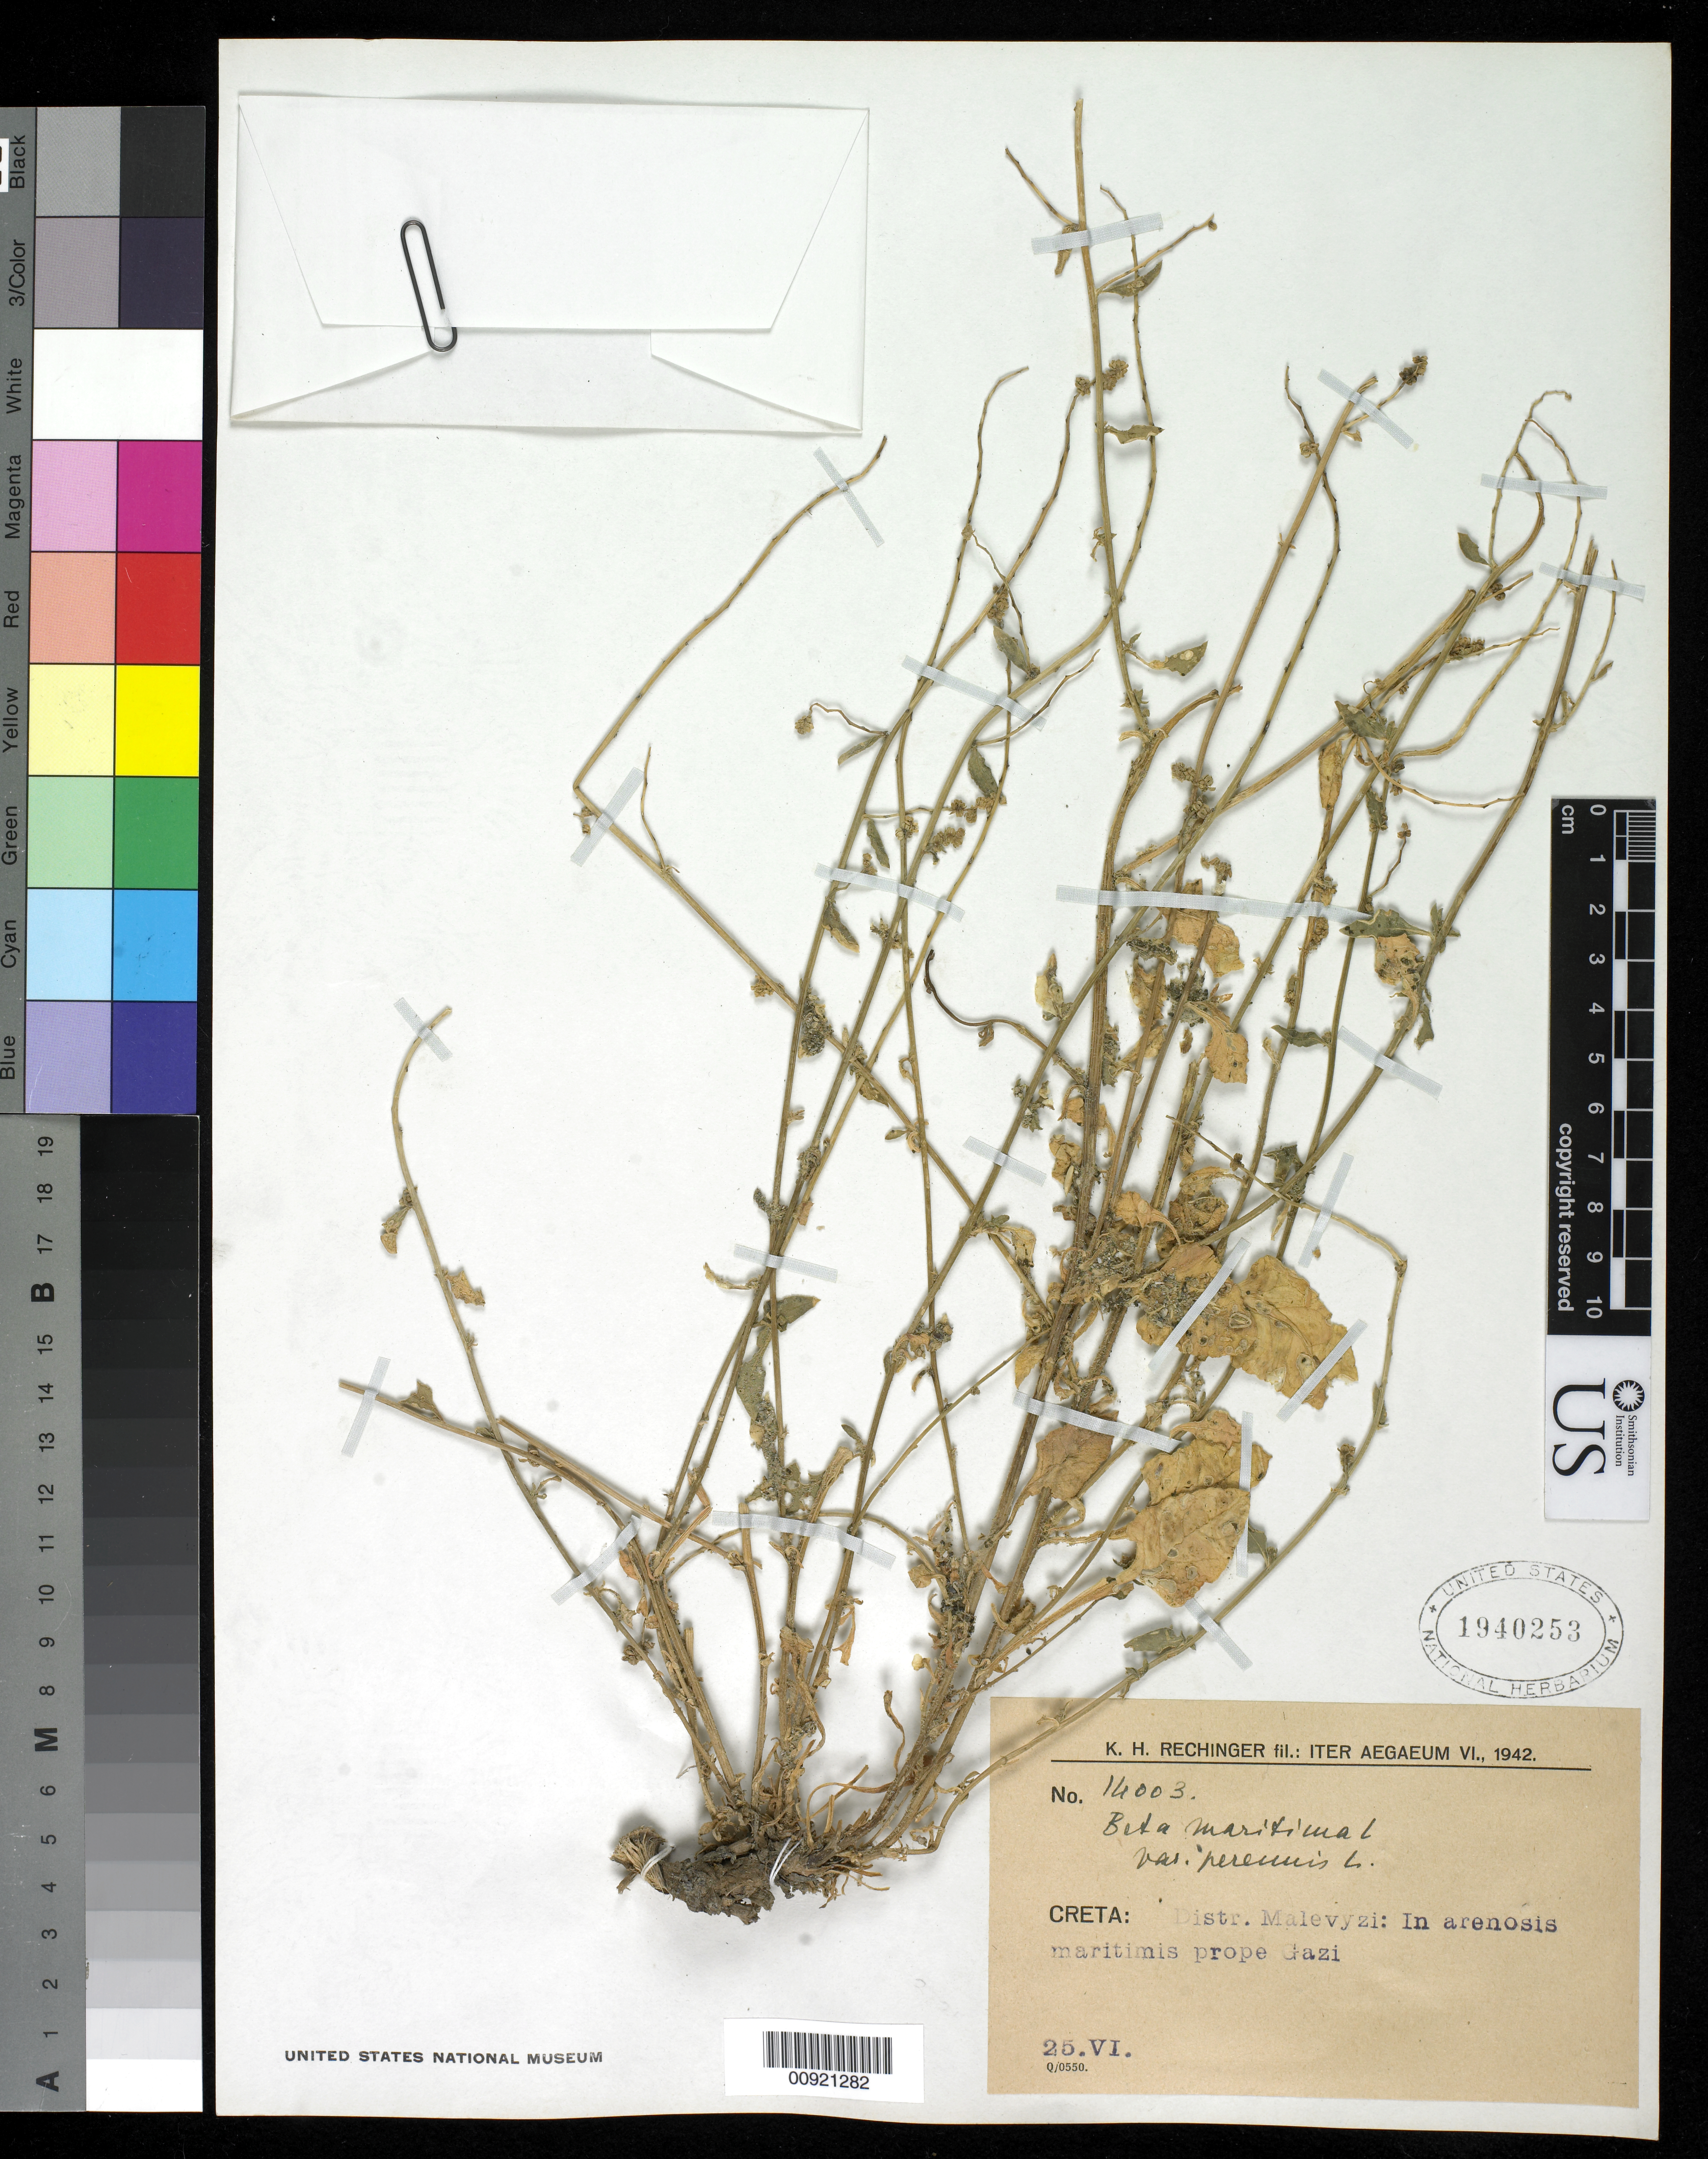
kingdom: Plantae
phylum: Tracheophyta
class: Magnoliopsida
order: Caryophyllales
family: Amaranthaceae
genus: Beta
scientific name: Beta maritima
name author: L.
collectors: K. H. Rechinger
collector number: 16003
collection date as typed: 25 Jun 1942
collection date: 1942-06-25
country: Greece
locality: Creta: Distr. Malevyzi: In arenosis maritimis prope Gazi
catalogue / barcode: US 1940253